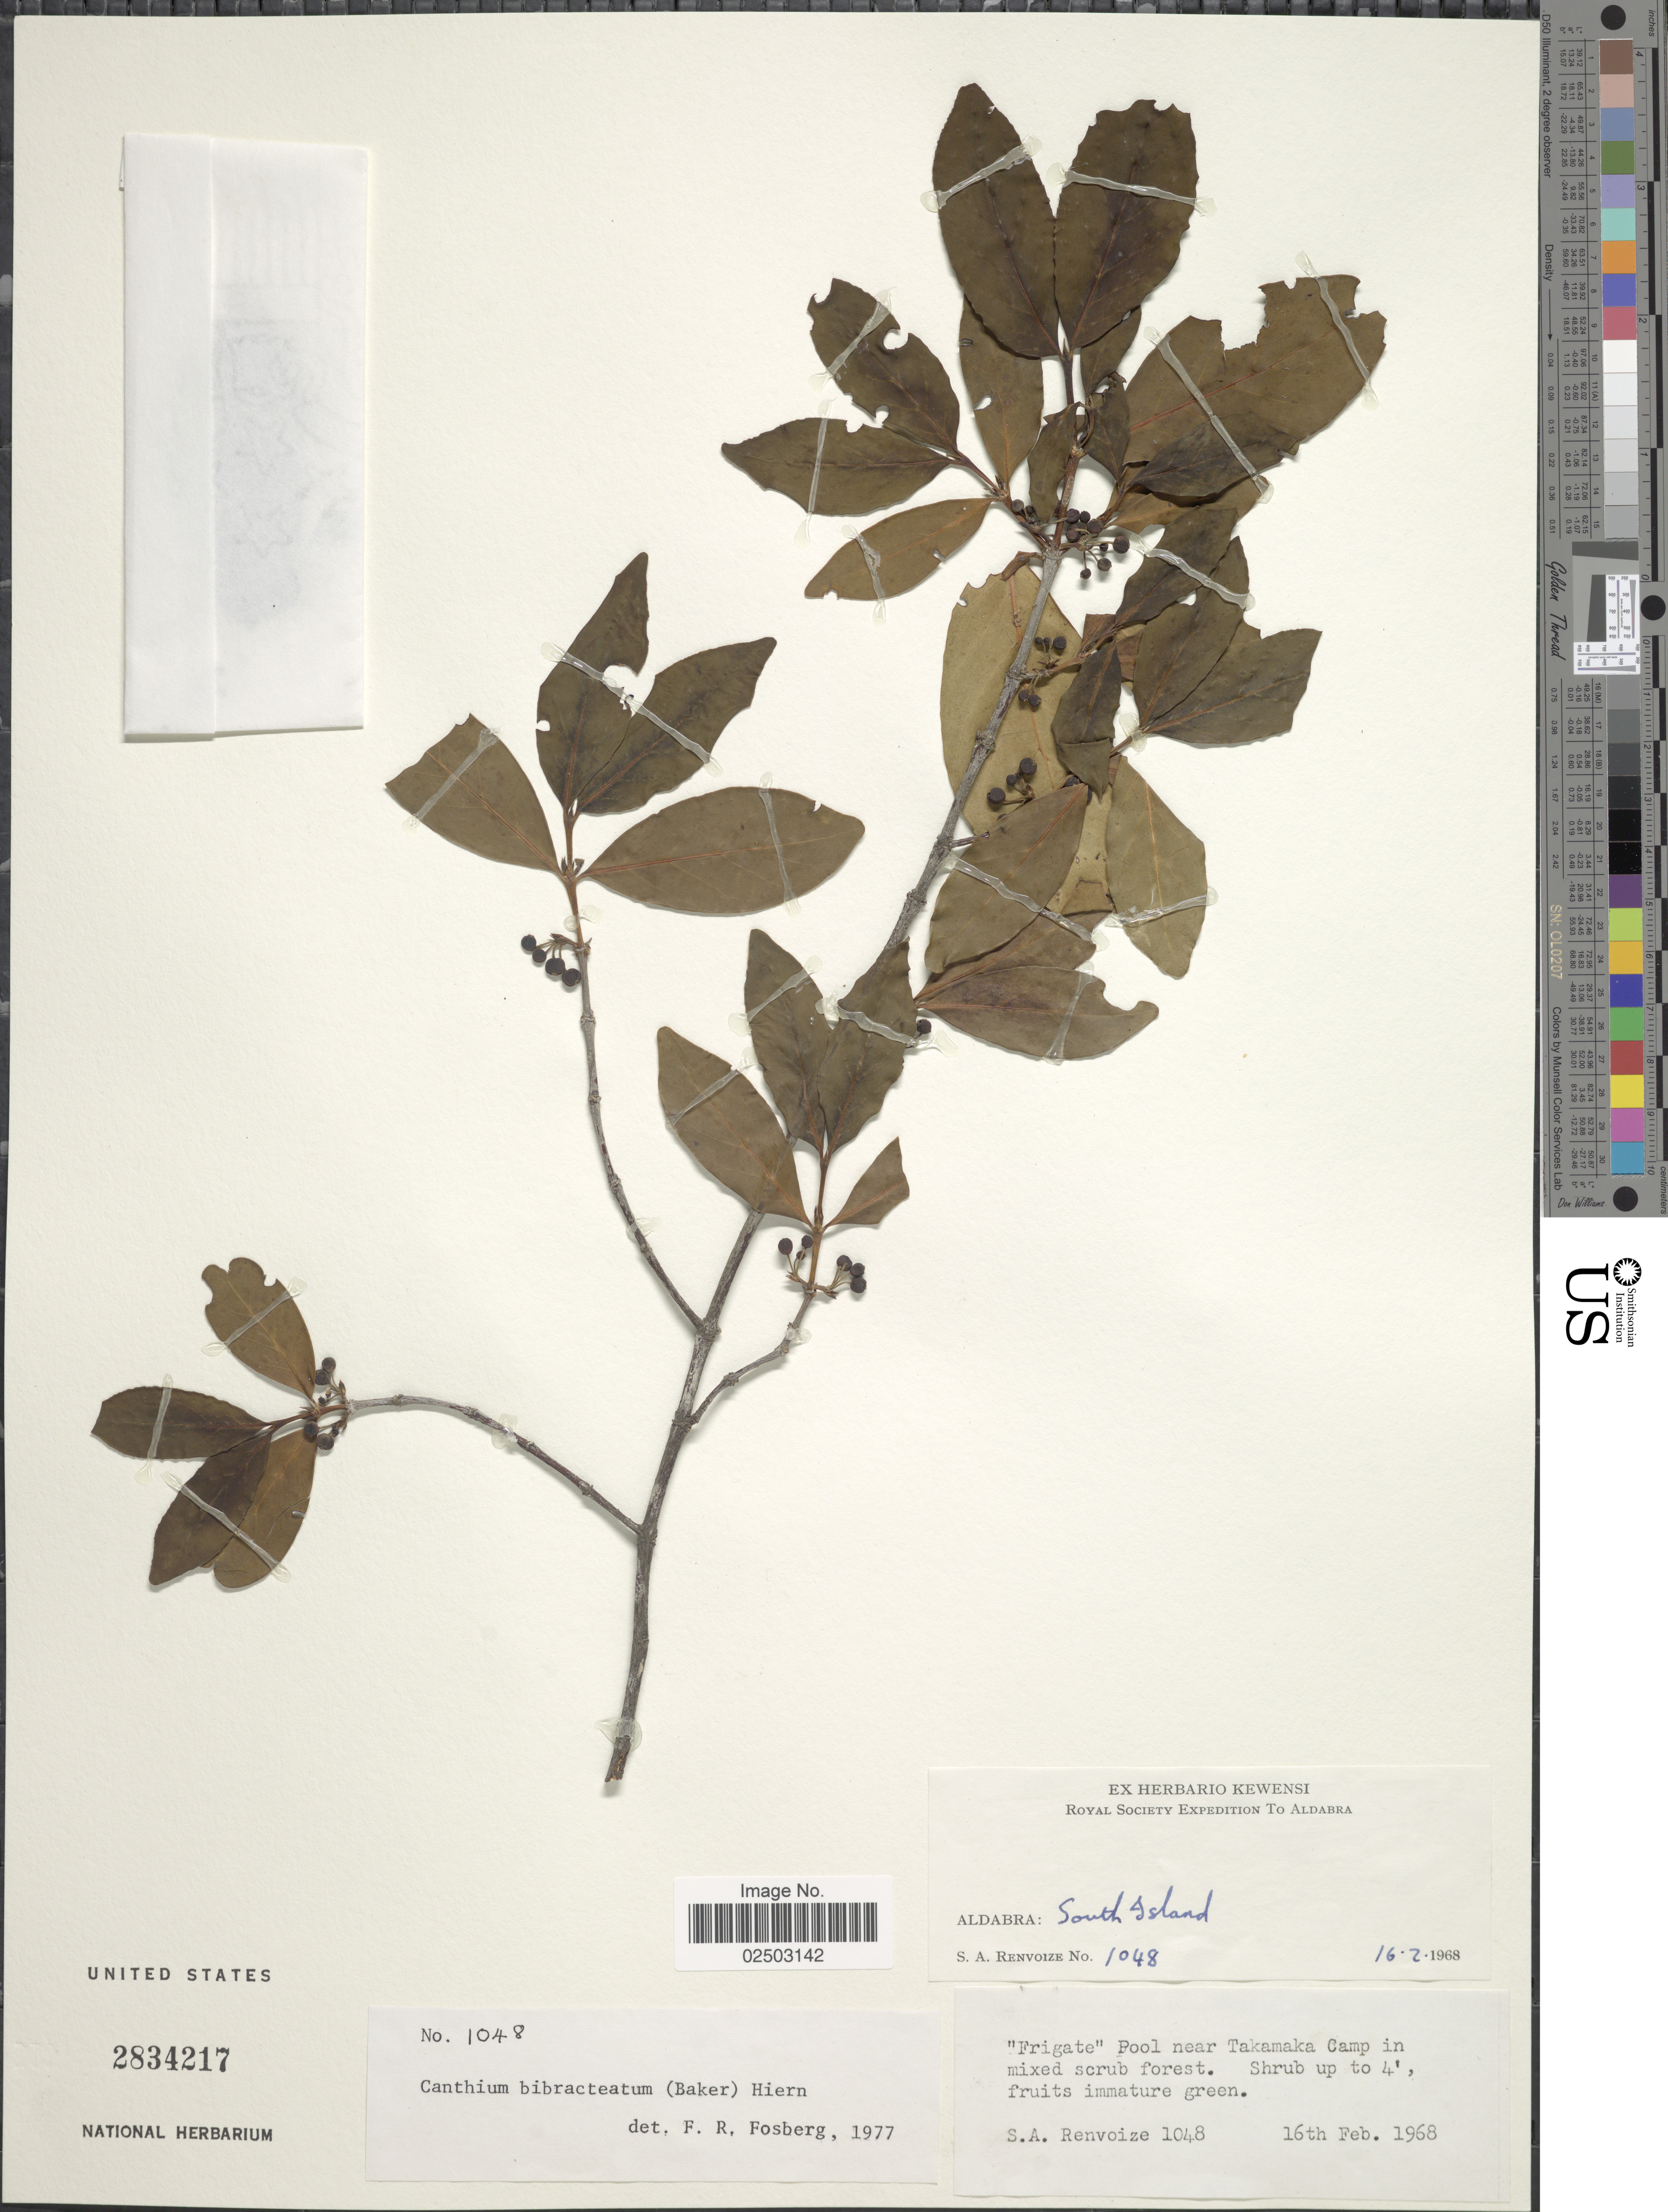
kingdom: Plantae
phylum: Tracheophyta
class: Magnoliopsida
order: Gentianales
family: Rubiaceae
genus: Canthium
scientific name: Canthium bibracteatum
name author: (Baker) Hiern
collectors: S. A. Renvoize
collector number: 1048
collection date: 1968-02-16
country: Seychelles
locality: Aldabra: South Island, "Frigate" Pool near Takamaka Camp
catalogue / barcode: US 2834217